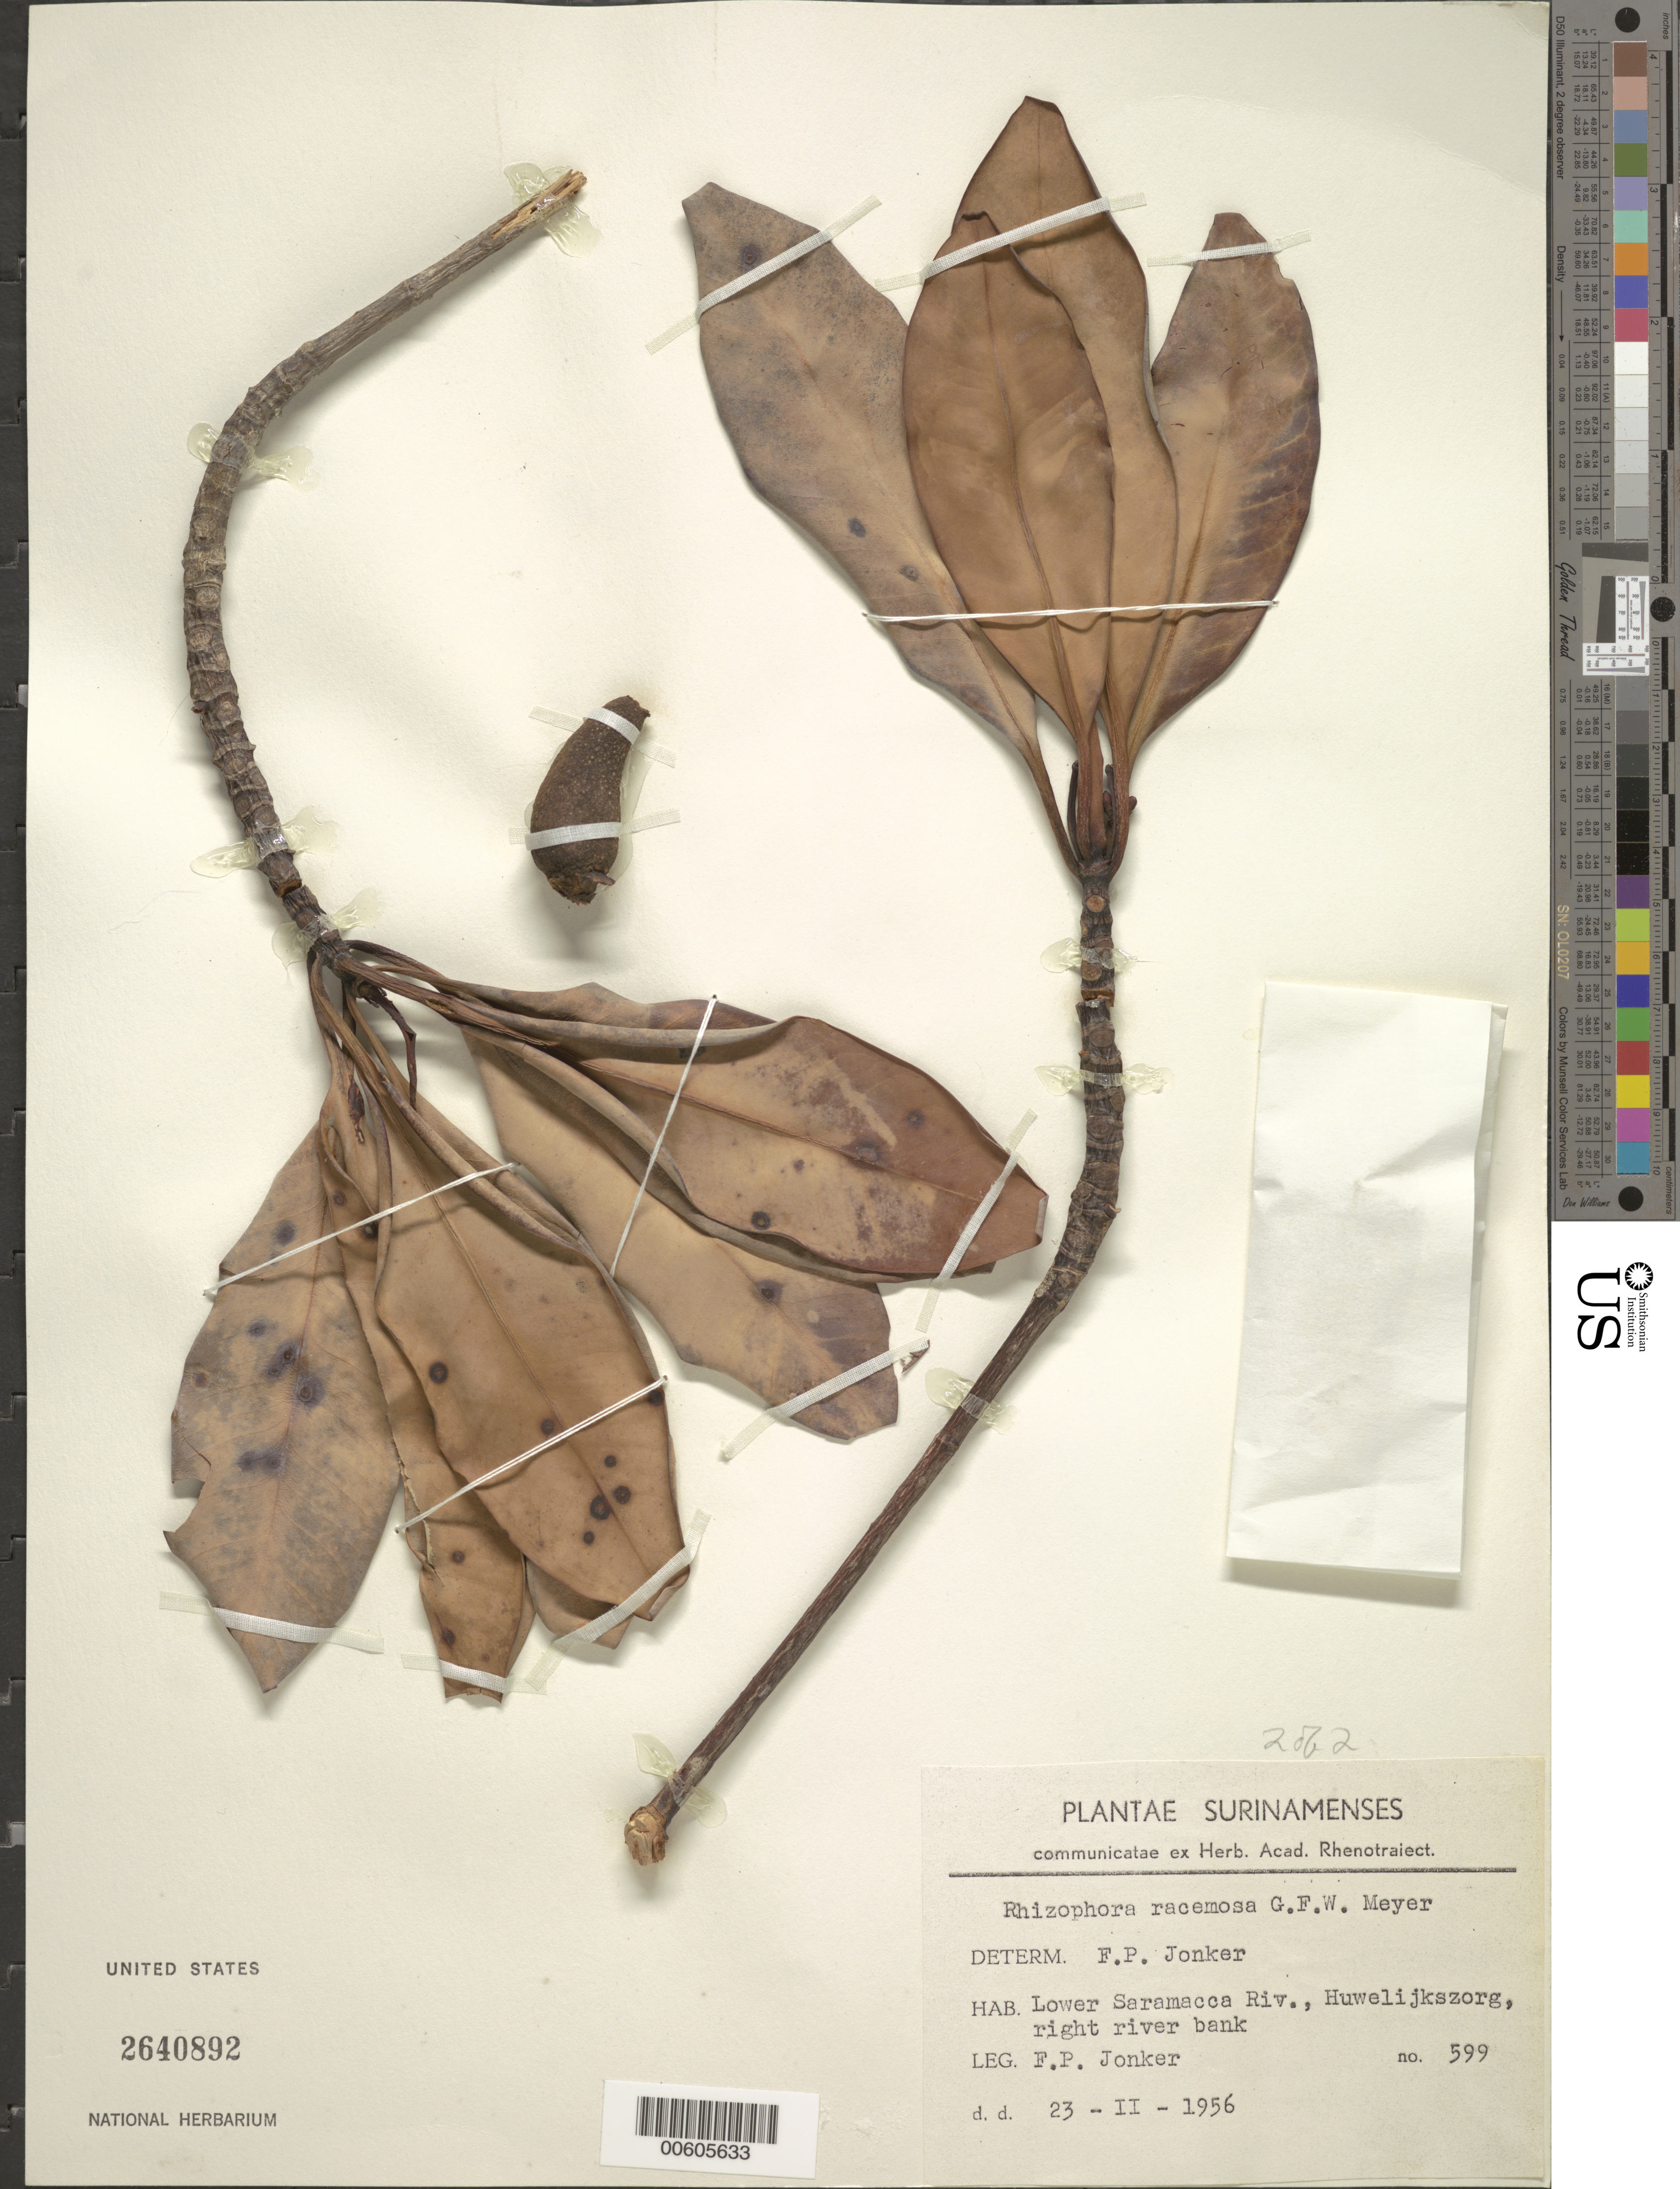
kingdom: Plantae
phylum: Tracheophyta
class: Magnoliopsida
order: Malpighiales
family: Rhizophoraceae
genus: Rhizophora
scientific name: Rhizophora racemosa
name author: G. Mey.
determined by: Jonker, F. P.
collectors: A. M. Jonker & F. P. Jonker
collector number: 599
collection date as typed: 26-Feb-56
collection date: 1956-02-26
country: Suriname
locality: Lower Saramaca River, Huwelijkszorg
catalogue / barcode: US 2640892